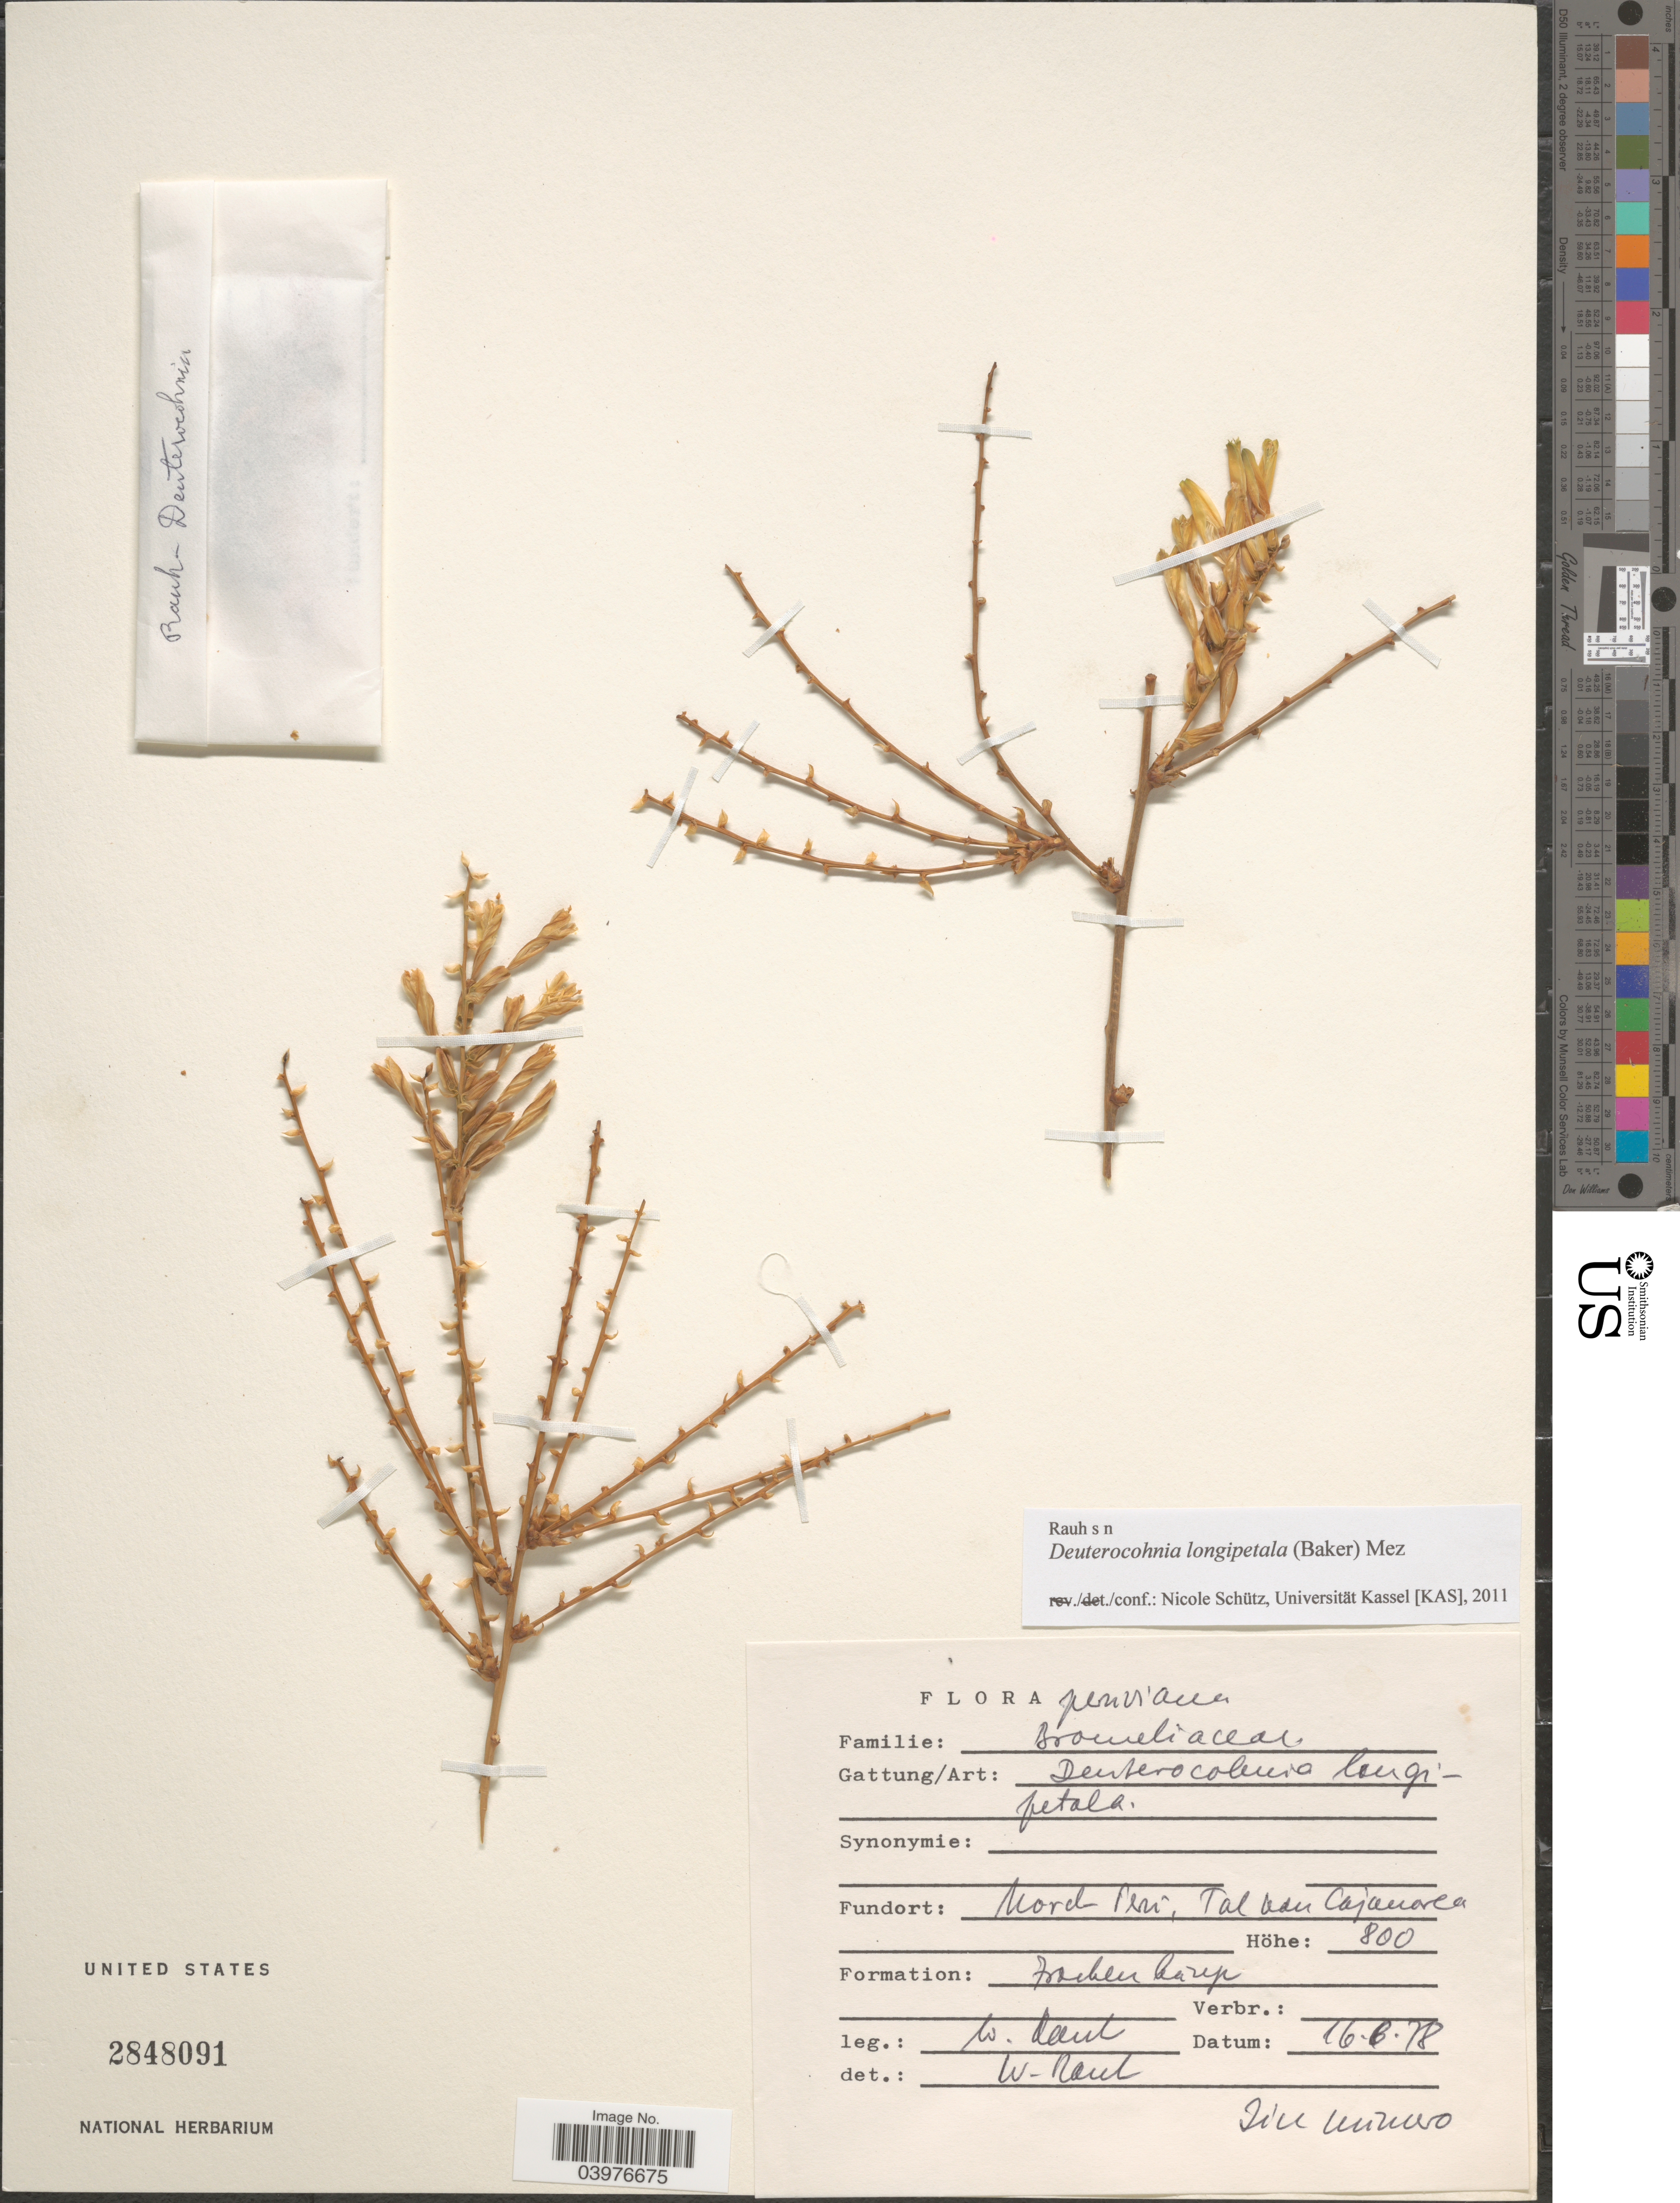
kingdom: Plantae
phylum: Tracheophyta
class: Liliopsida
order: Poales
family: Bromeliaceae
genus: Deuterocohnia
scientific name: Deuterocohnia longipetala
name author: (Baker) Mez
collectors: W. Rauh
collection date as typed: Transcribed d/m/y: 16/8/78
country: Peru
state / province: Cajamarca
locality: Nord Perú, Tal von Cajamarca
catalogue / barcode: US 2848091